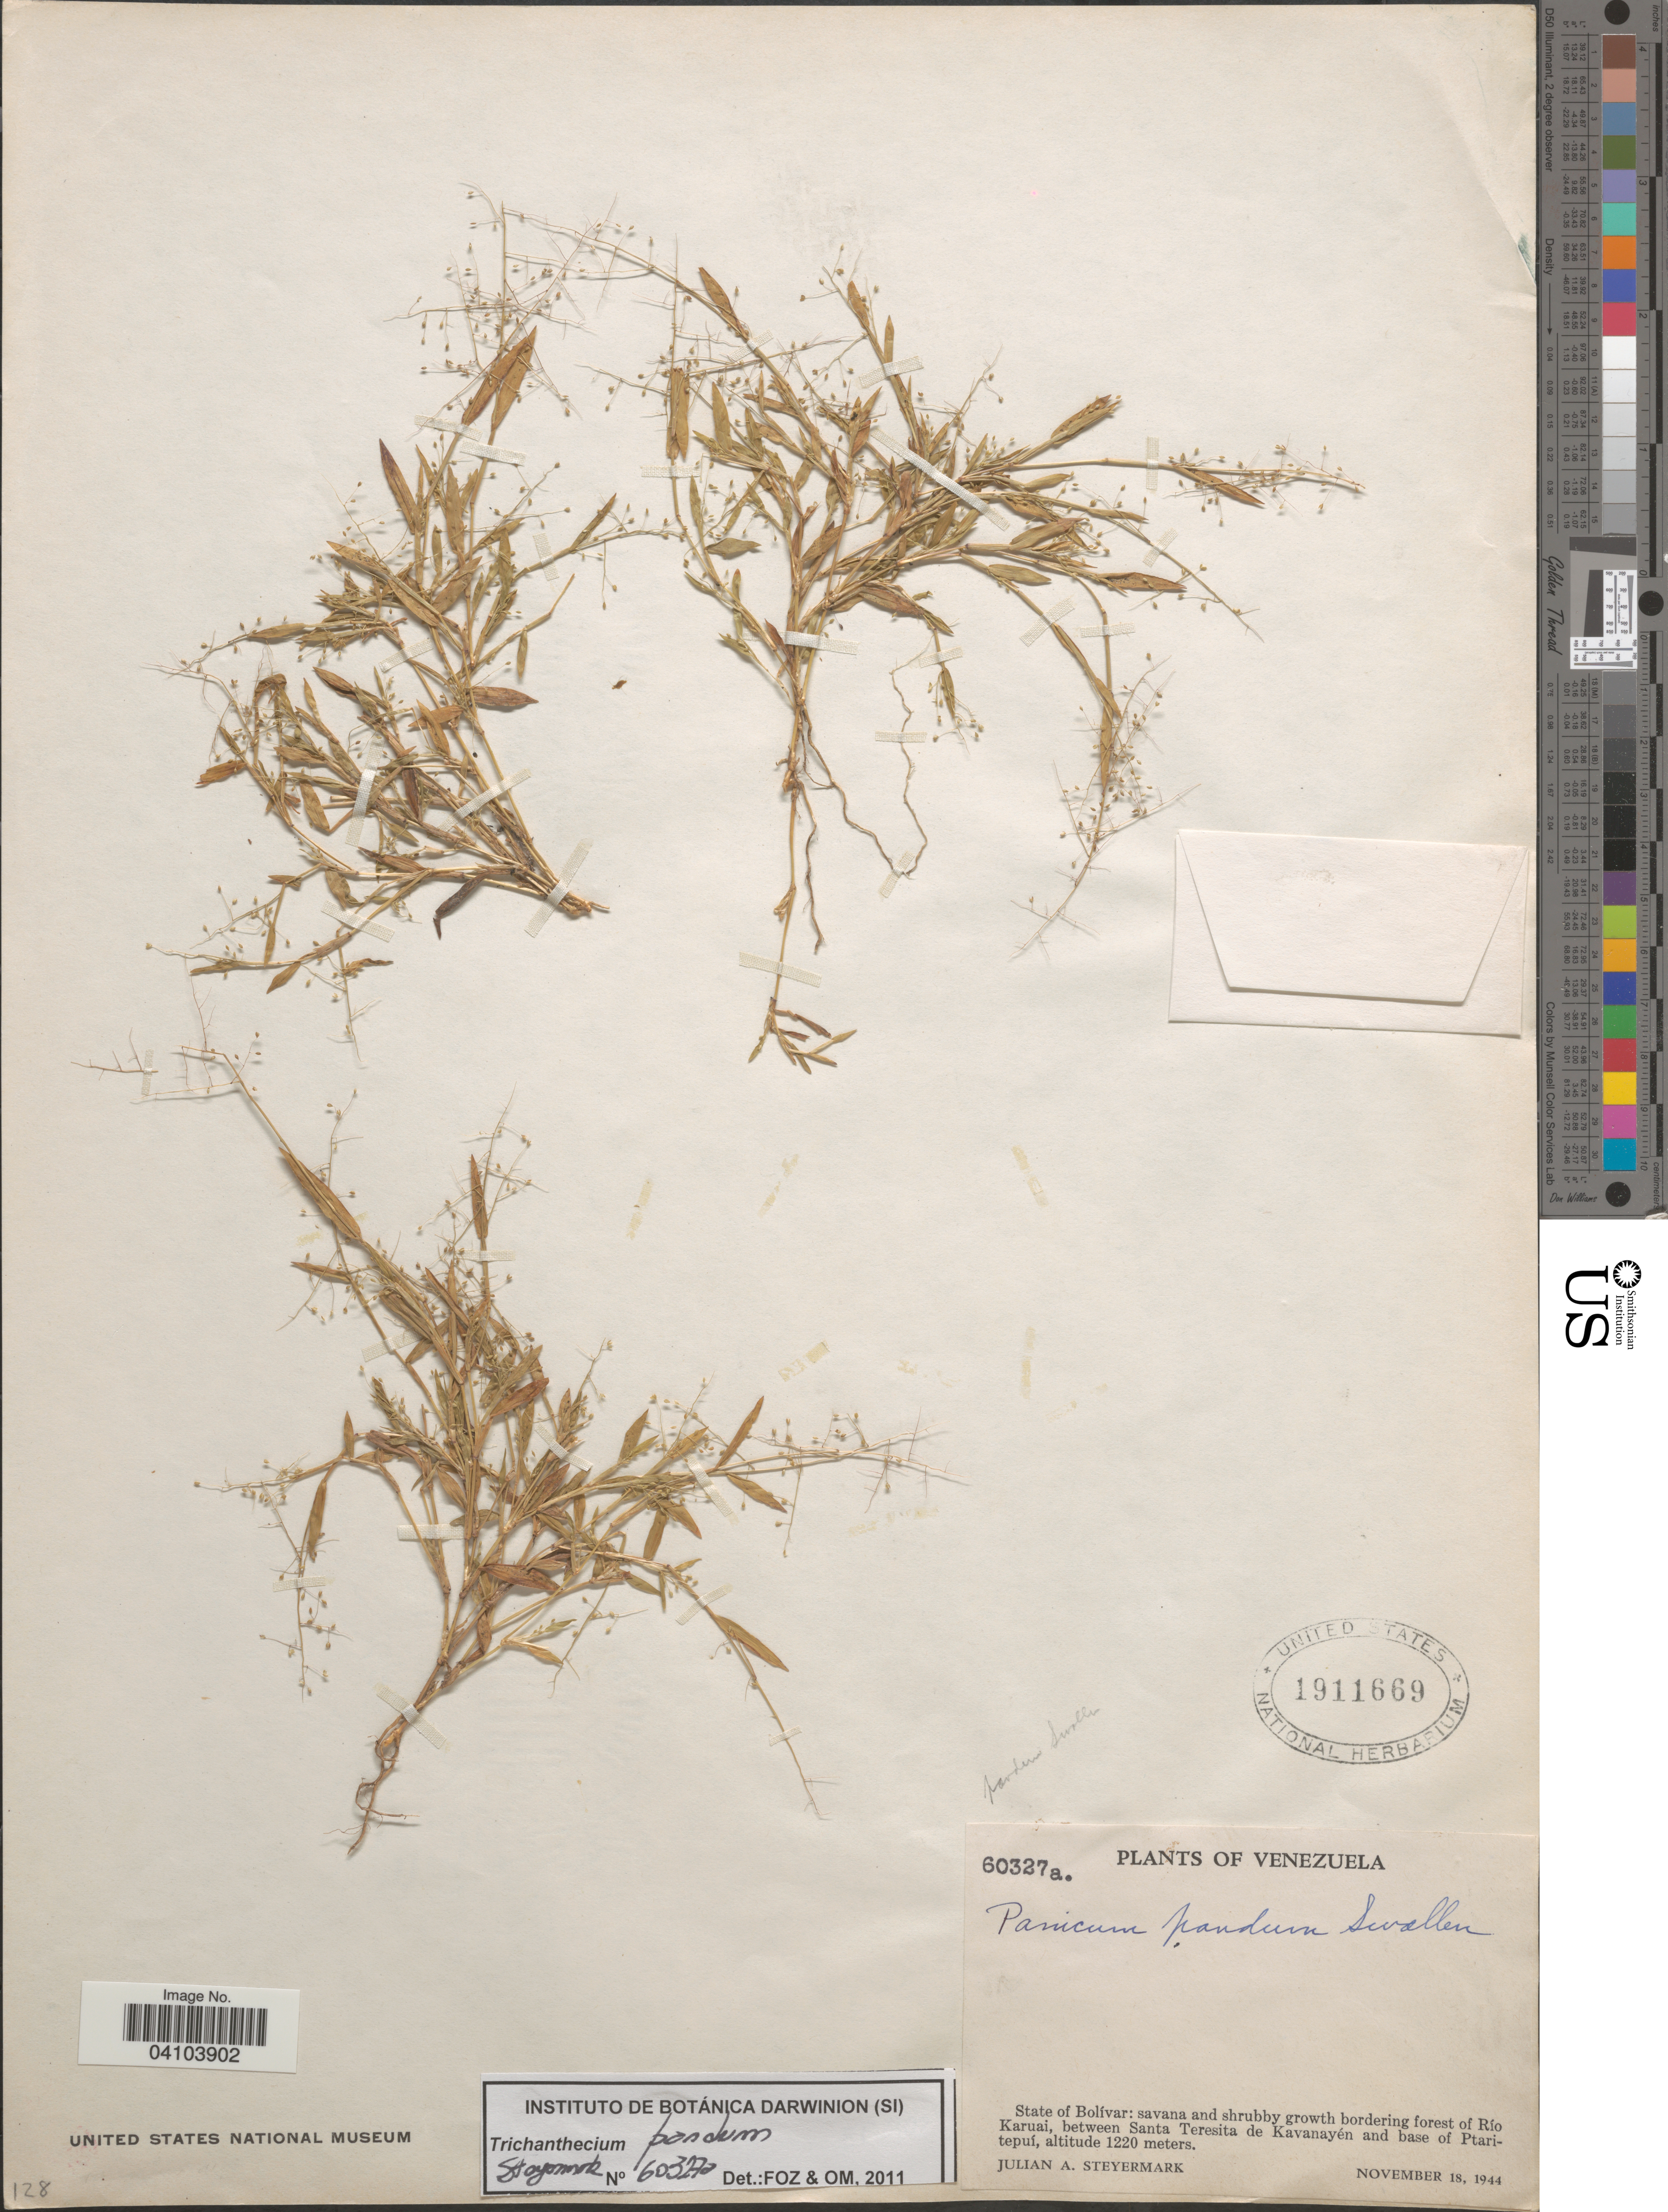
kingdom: Plantae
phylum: Tracheophyta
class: Liliopsida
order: Poales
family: Poaceae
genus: Trichanthecium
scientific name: Trichanthecium pandum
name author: (Swallen) Zuloaga & Morrone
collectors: J. Steyermark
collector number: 60327a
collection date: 1944-11-18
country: Venezuela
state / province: Bolivar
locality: Savana and shrubby growth bordering forest of Río Karuai, between Santa Teresita de Kavanayén and base of Ptaritepuí.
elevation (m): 1220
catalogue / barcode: US 1911669